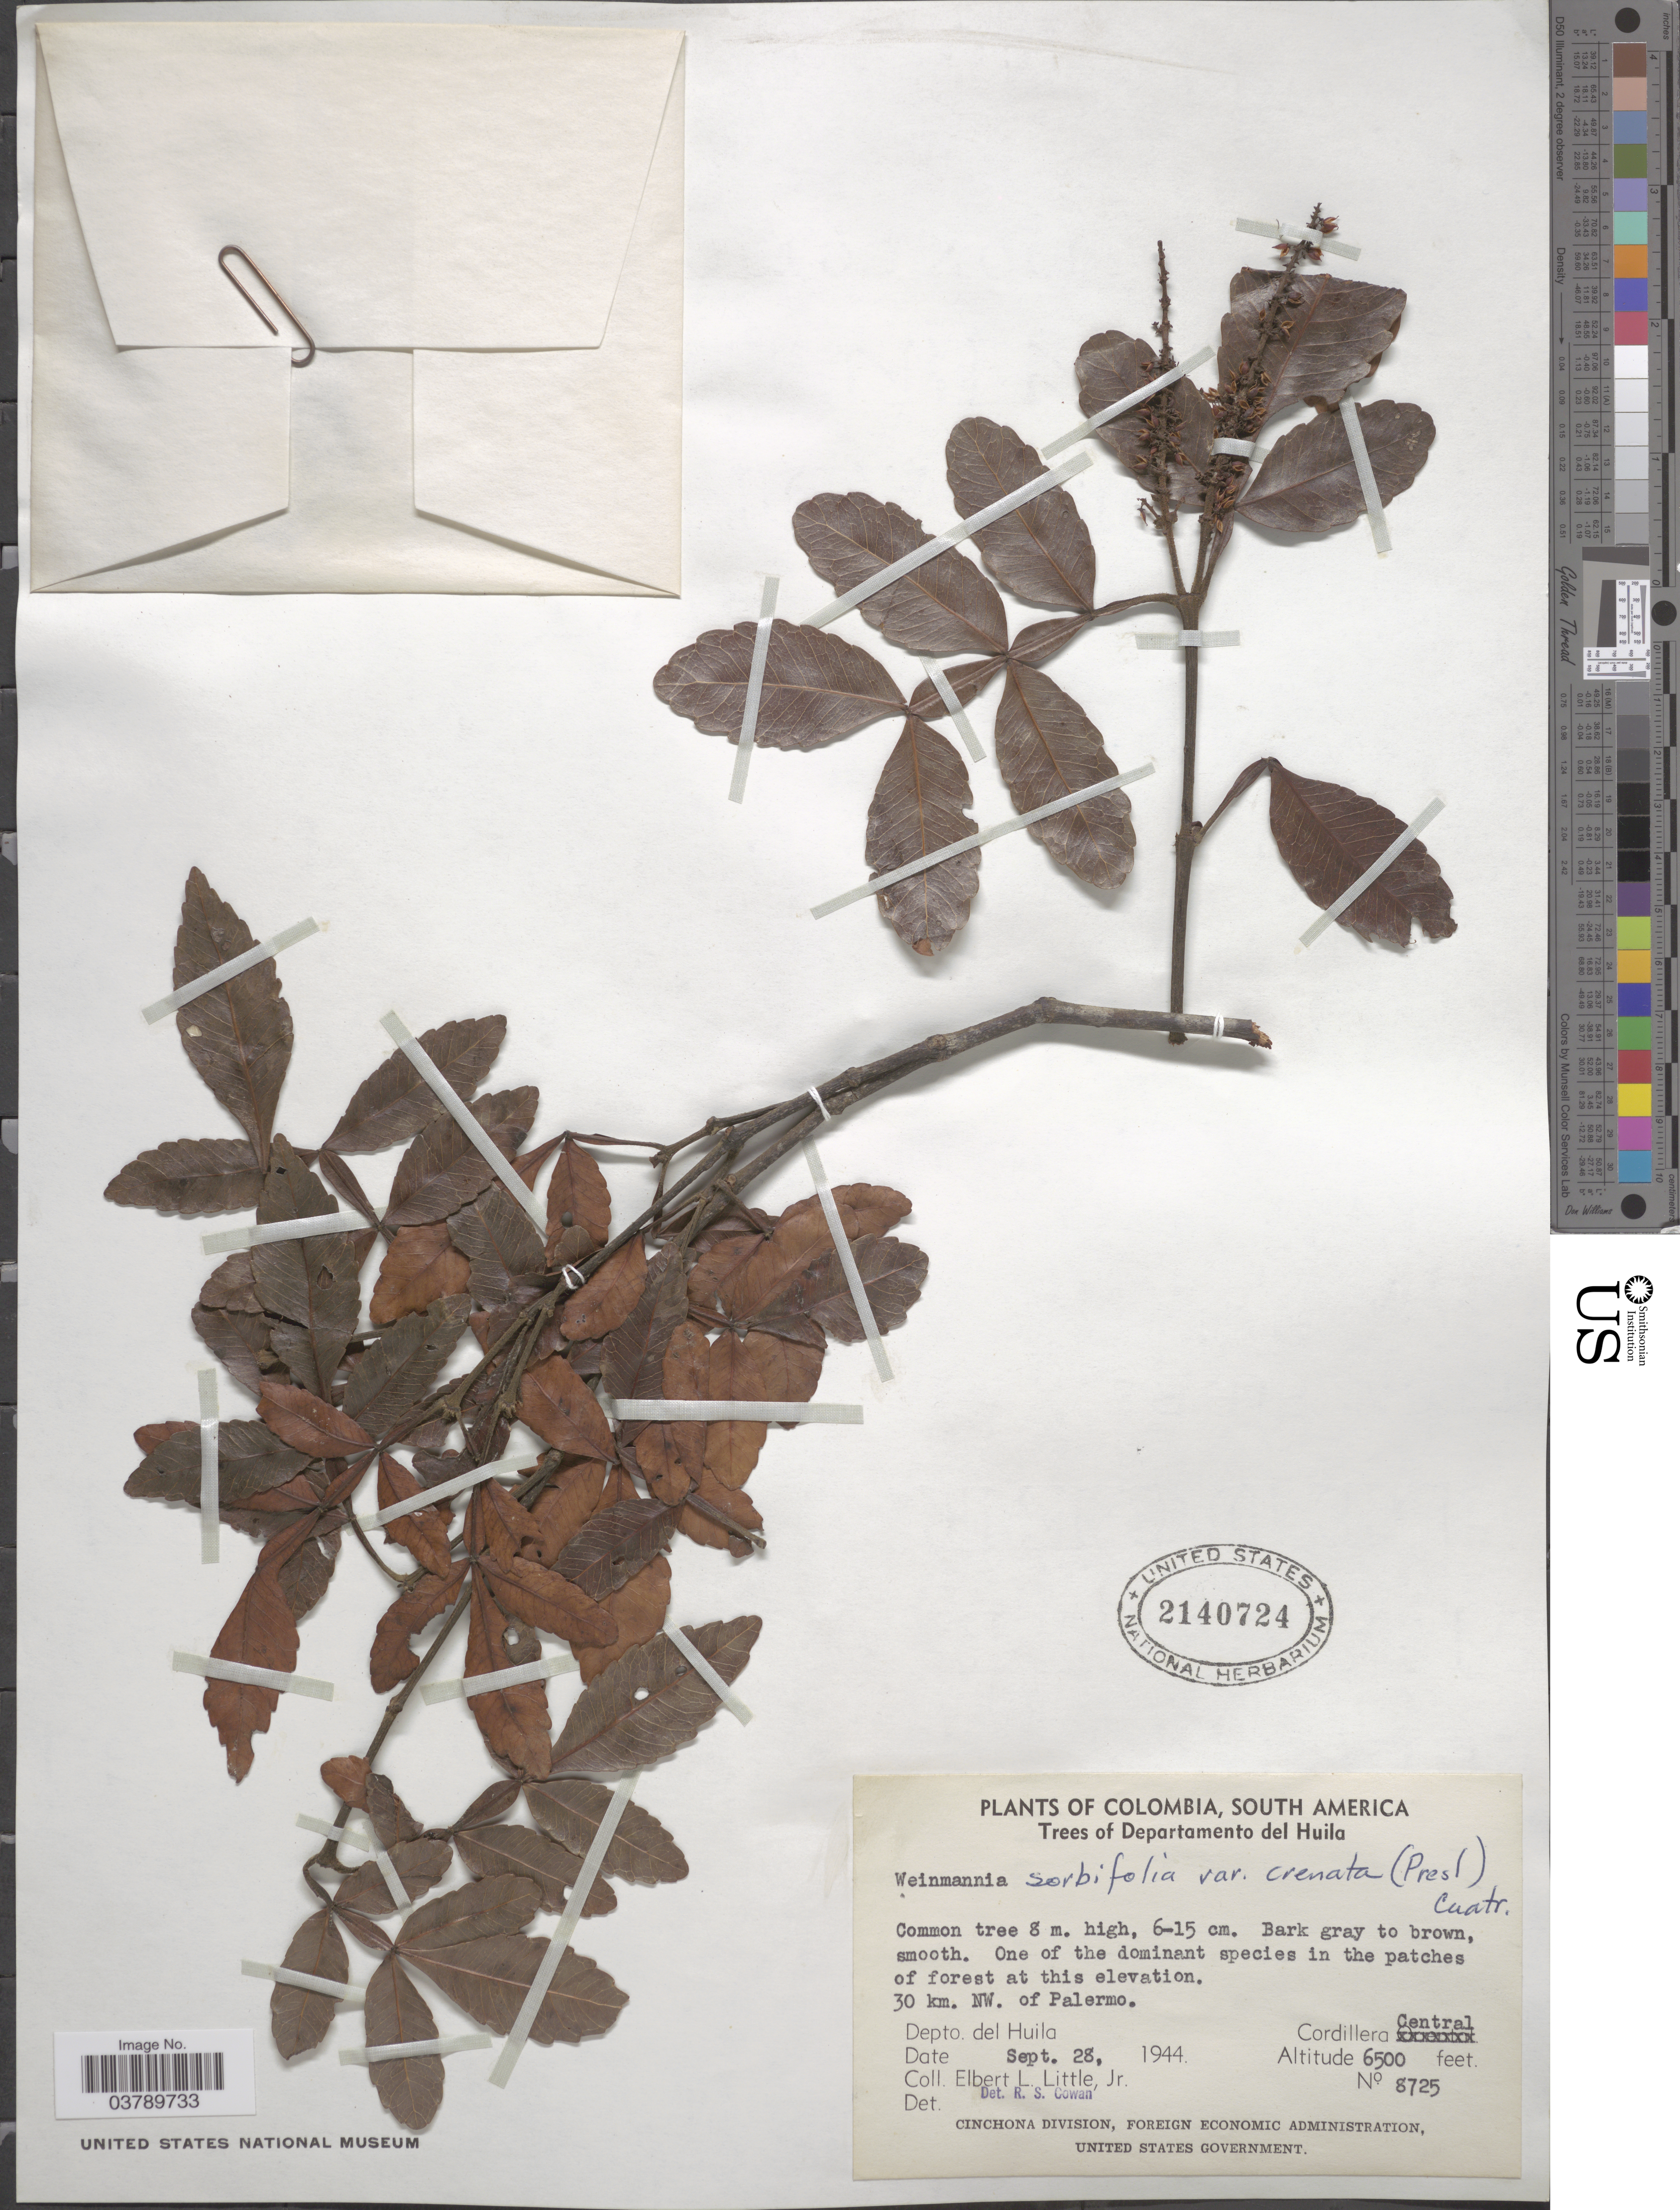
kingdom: Plantae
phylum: Tracheophyta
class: Magnoliopsida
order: Oxalidales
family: Cunoniaceae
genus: Weinmannia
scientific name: Weinmannia sorbifolia var. crenata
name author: Kunth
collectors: E. L. Little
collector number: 8725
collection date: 1944-09-28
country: Colombia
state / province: Huila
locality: Departamento del Huila. 30 km. NW. of Palermo. Cordillera Central.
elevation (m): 1981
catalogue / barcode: US 2140724